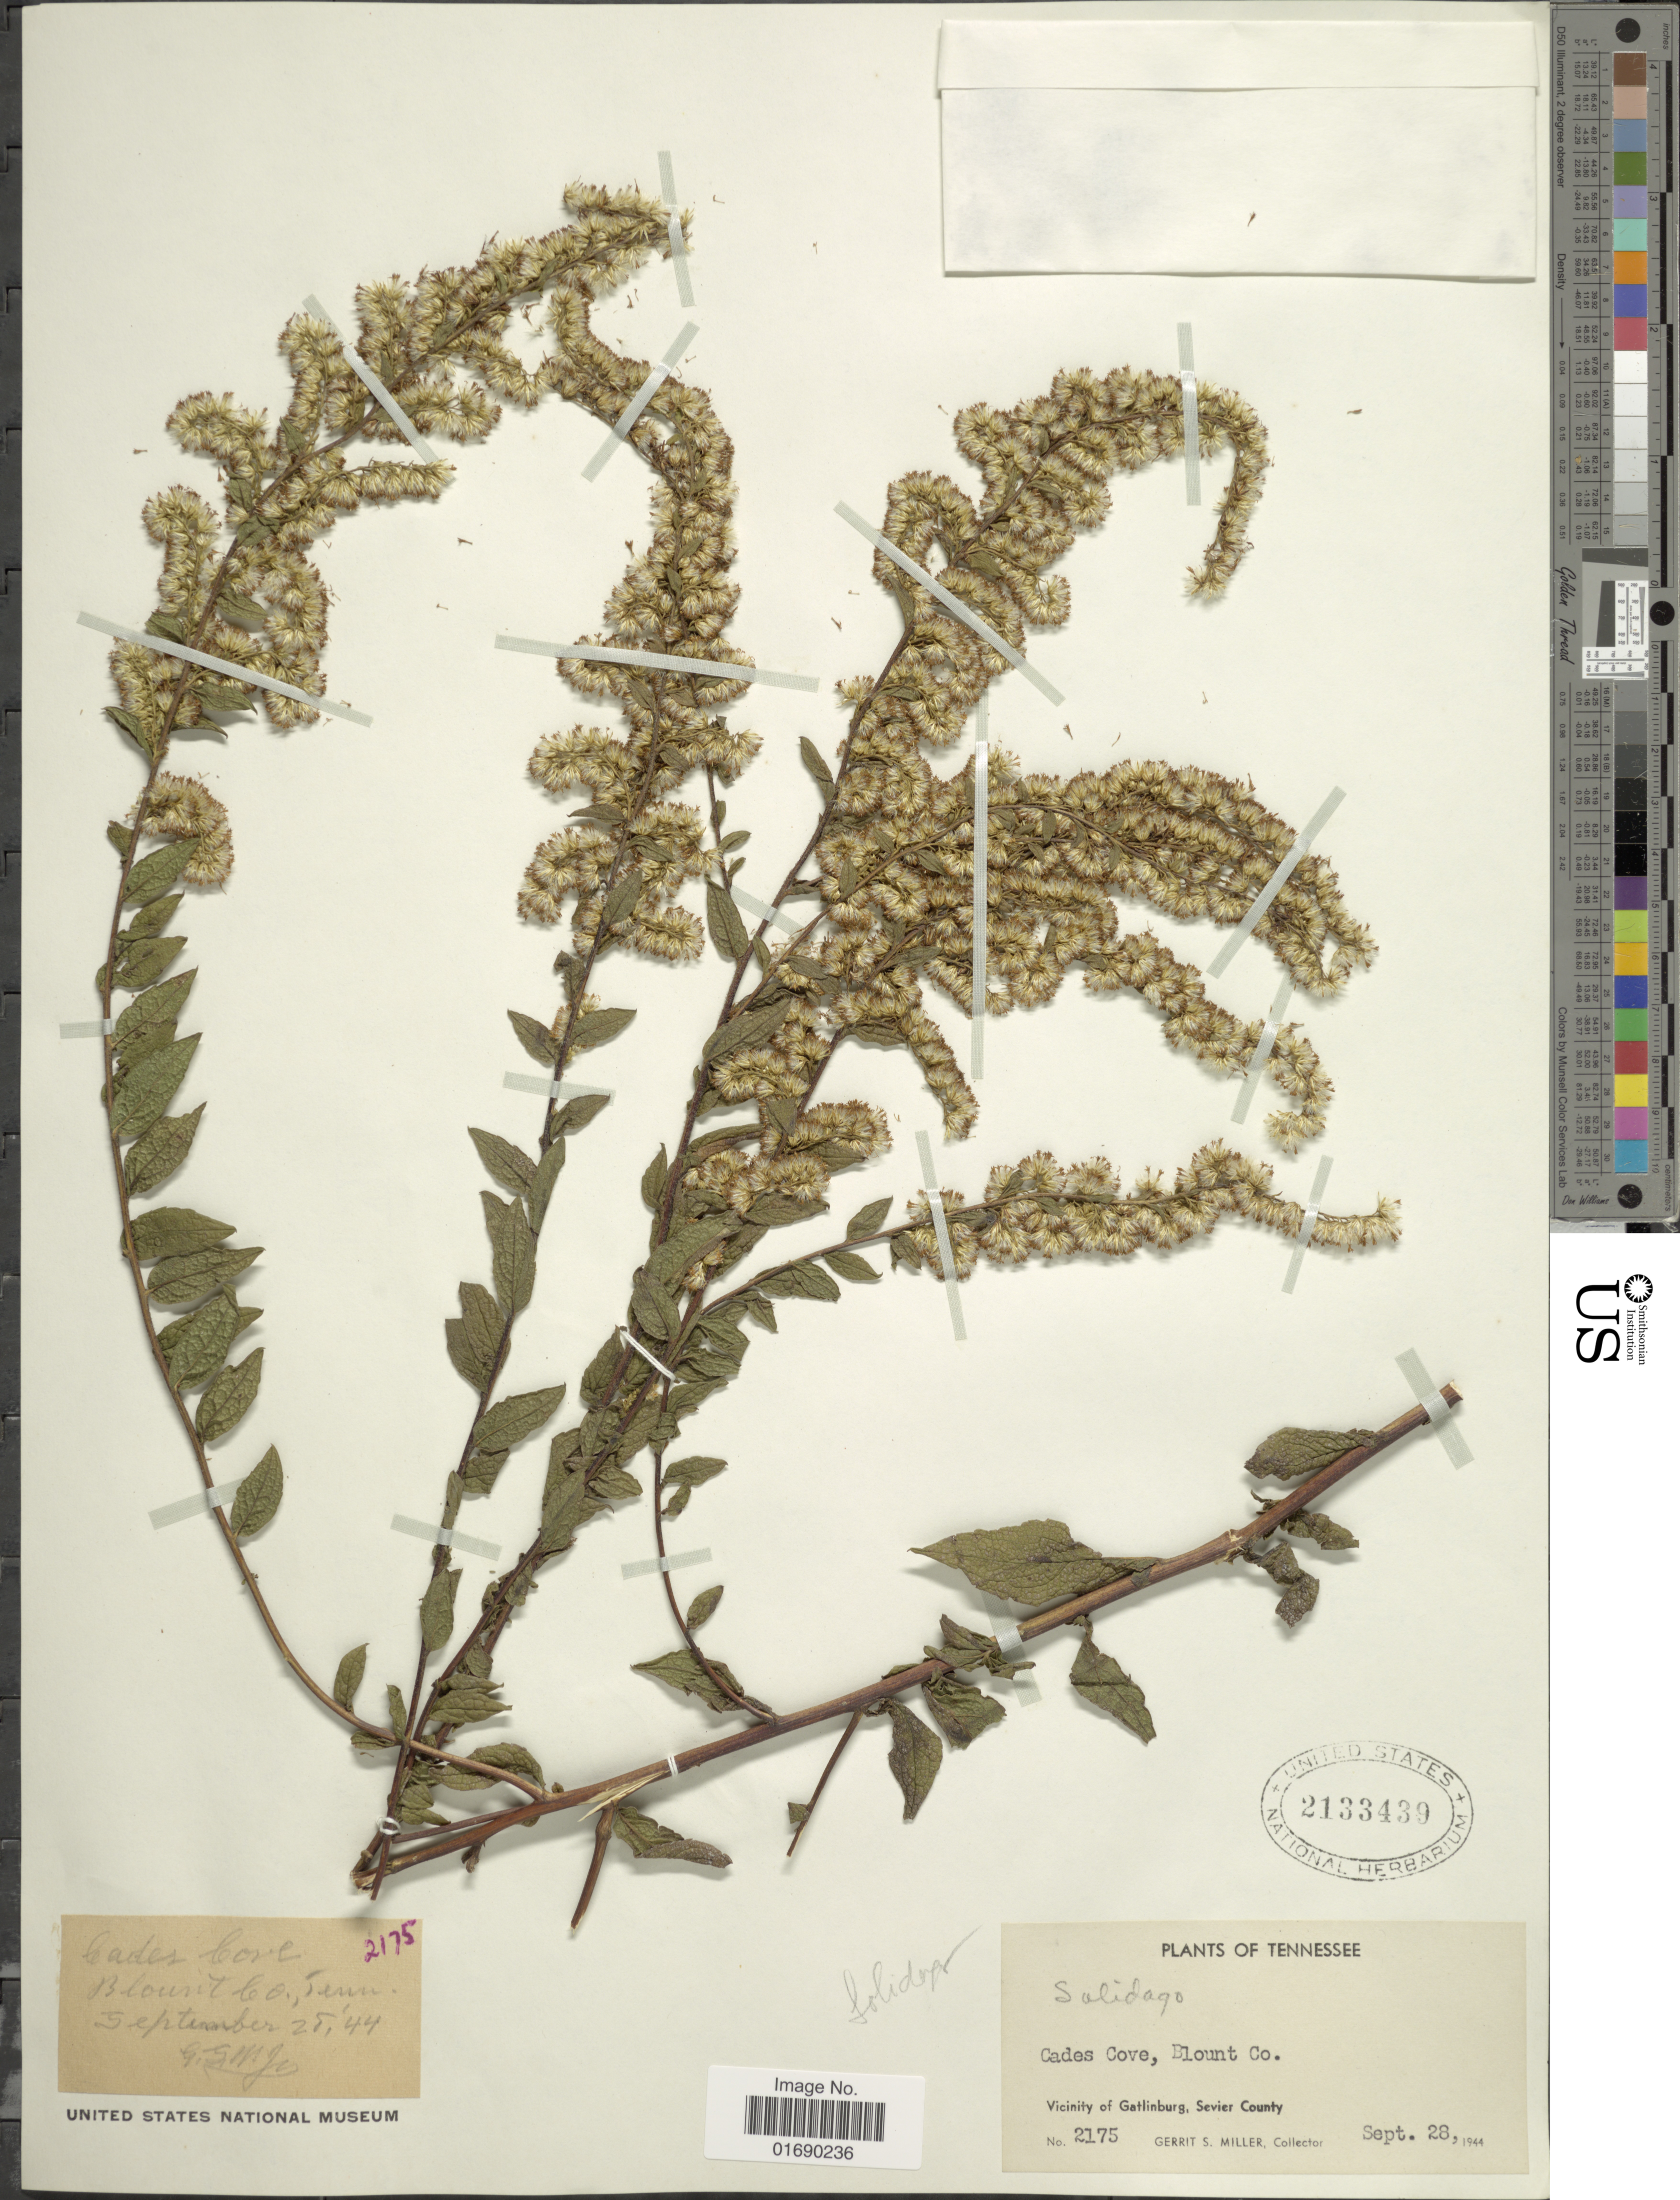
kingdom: Plantae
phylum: Tracheophyta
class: Magnoliopsida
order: Asterales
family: Asteraceae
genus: Solidago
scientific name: Solidago rugosa var. celtidifolia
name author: (Small) Fernald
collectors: G. S. Miller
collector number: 2175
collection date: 1944-09-28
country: United States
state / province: Tennessee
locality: Cades Cove, Blount Co. Vicinity of Gatlinburg, Sevier County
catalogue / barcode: US 2133439